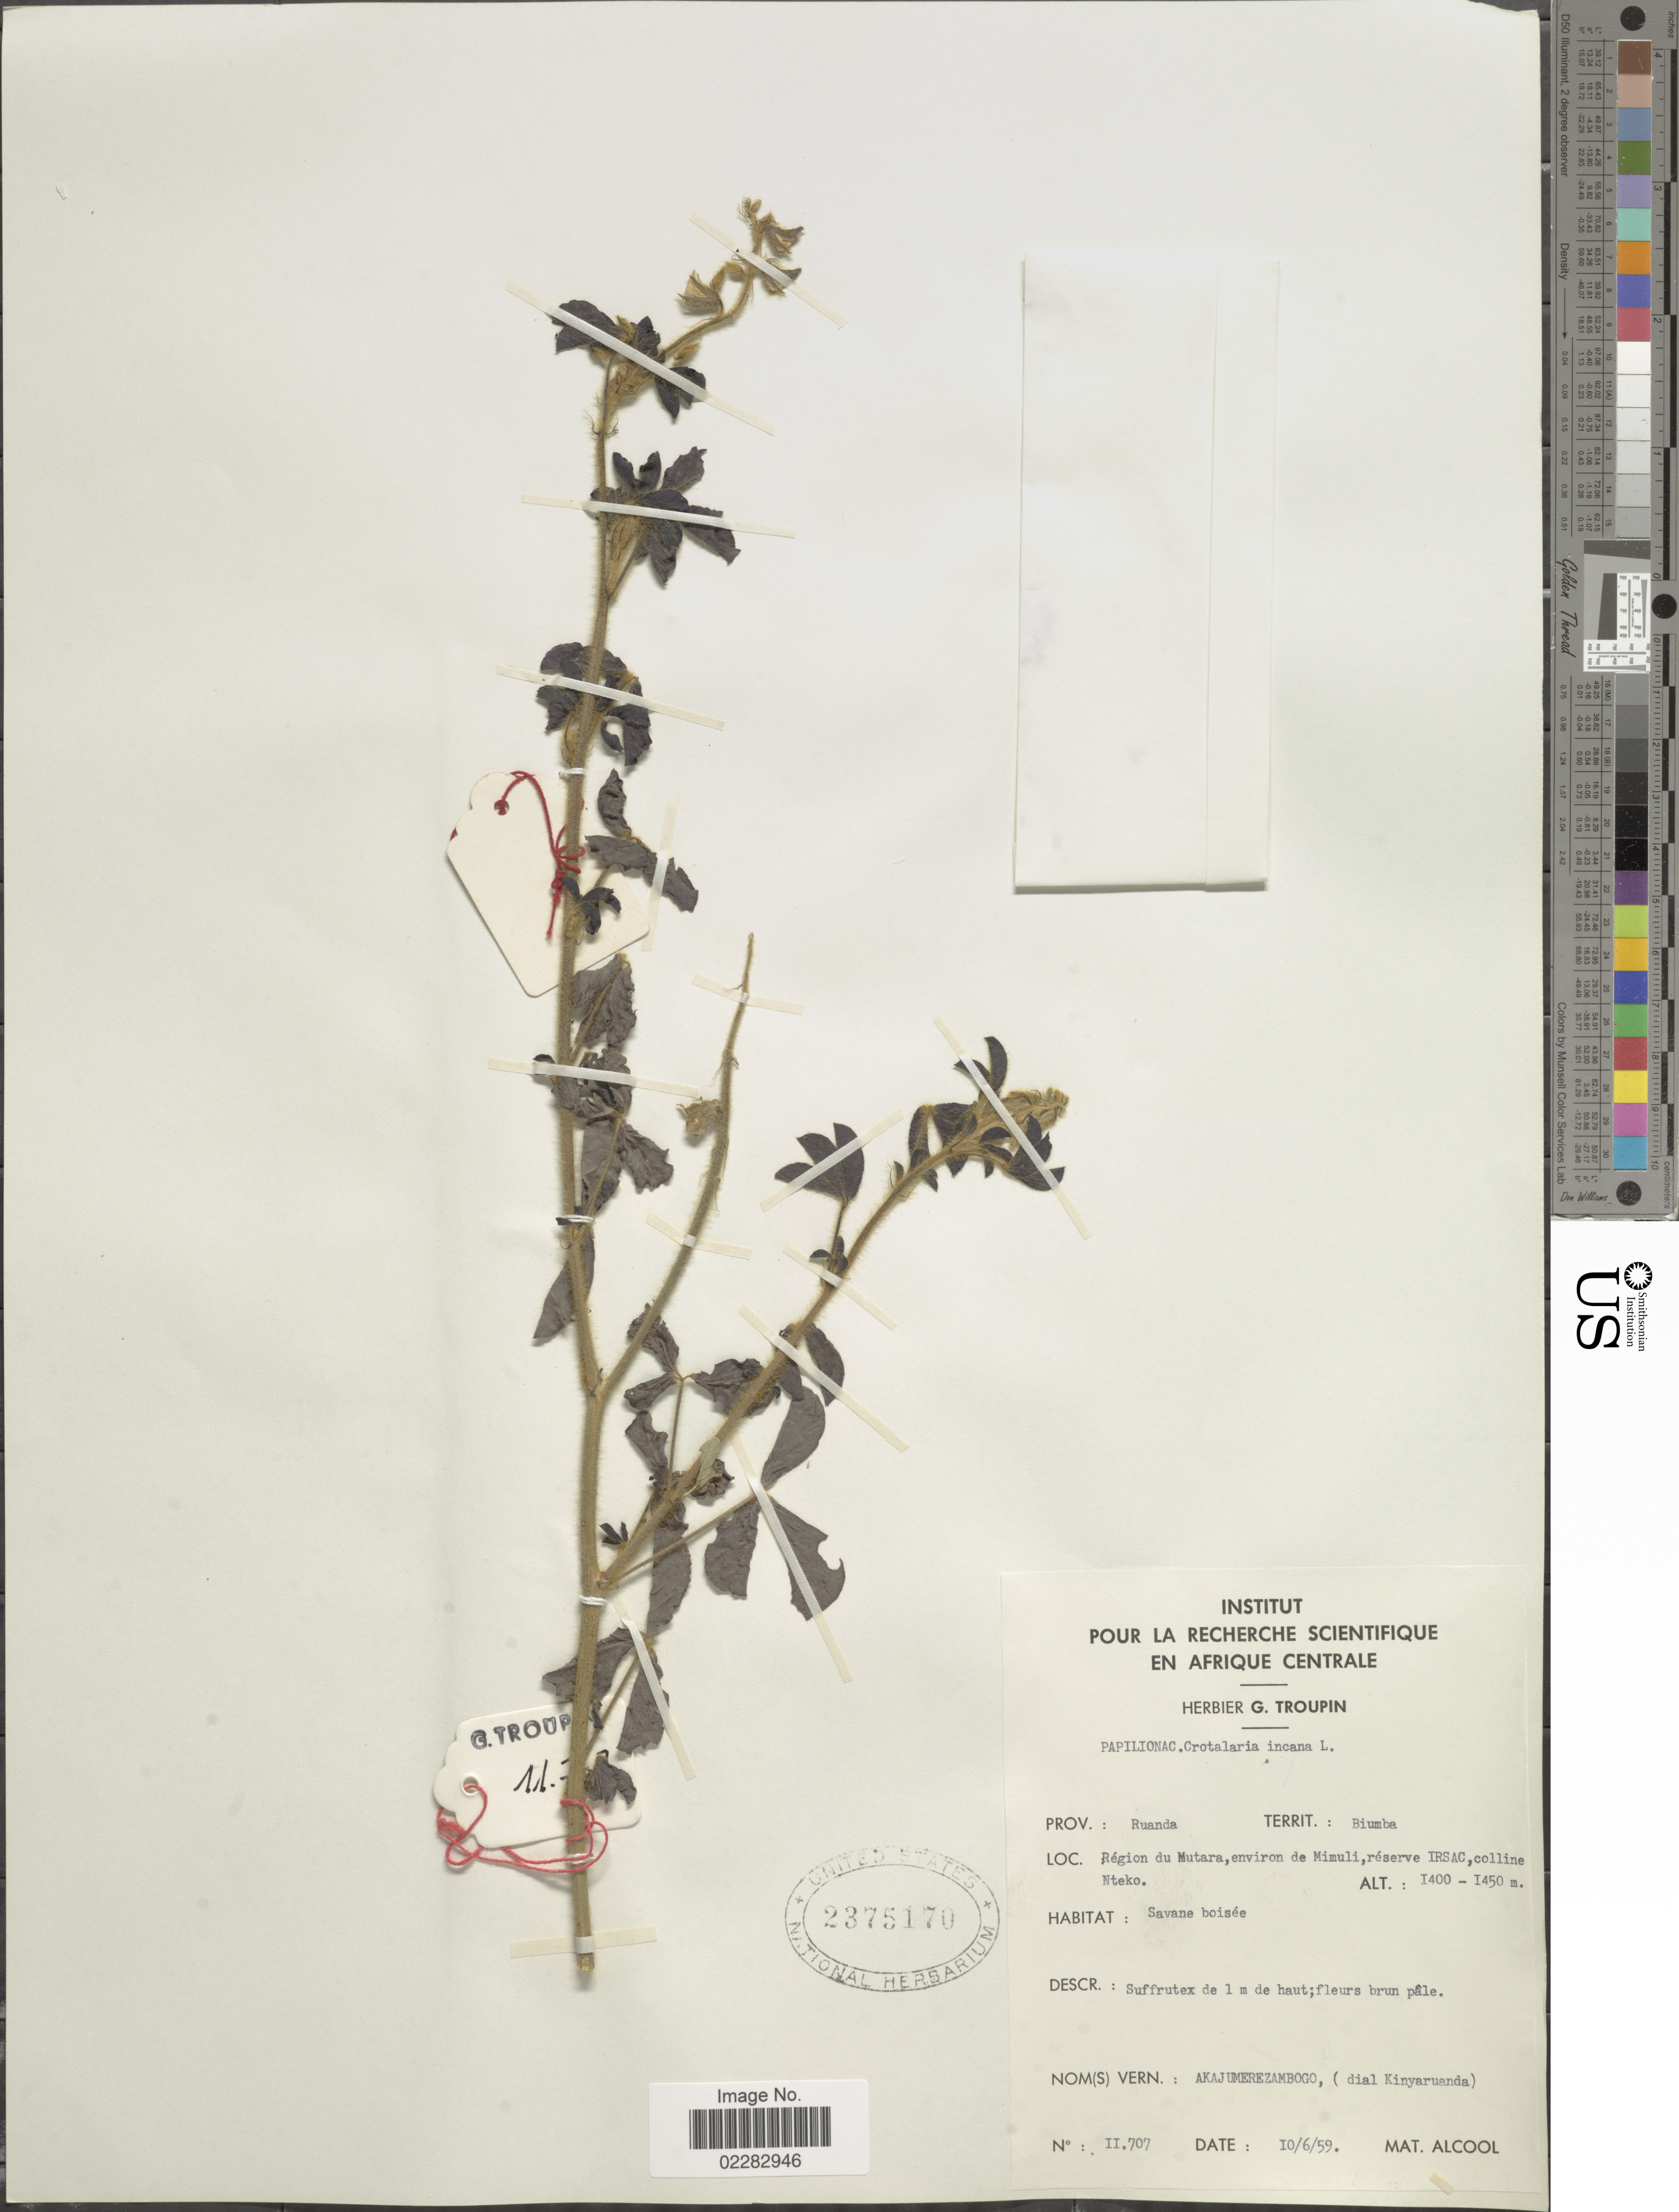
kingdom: Plantae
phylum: Tracheophyta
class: Magnoliopsida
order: Fabales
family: Fabaceae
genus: Crotalaria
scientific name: Crotalaria incana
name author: L.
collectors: M. Alcool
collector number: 11707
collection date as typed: Transcribed d/m/y: 10/6/59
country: Rwanda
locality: Prov. Ruanda, Territ.: Biumba, Region du Mutara, environ de Mimuli, reserve Irsac, colline Nteko.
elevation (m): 1400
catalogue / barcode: US 2375170